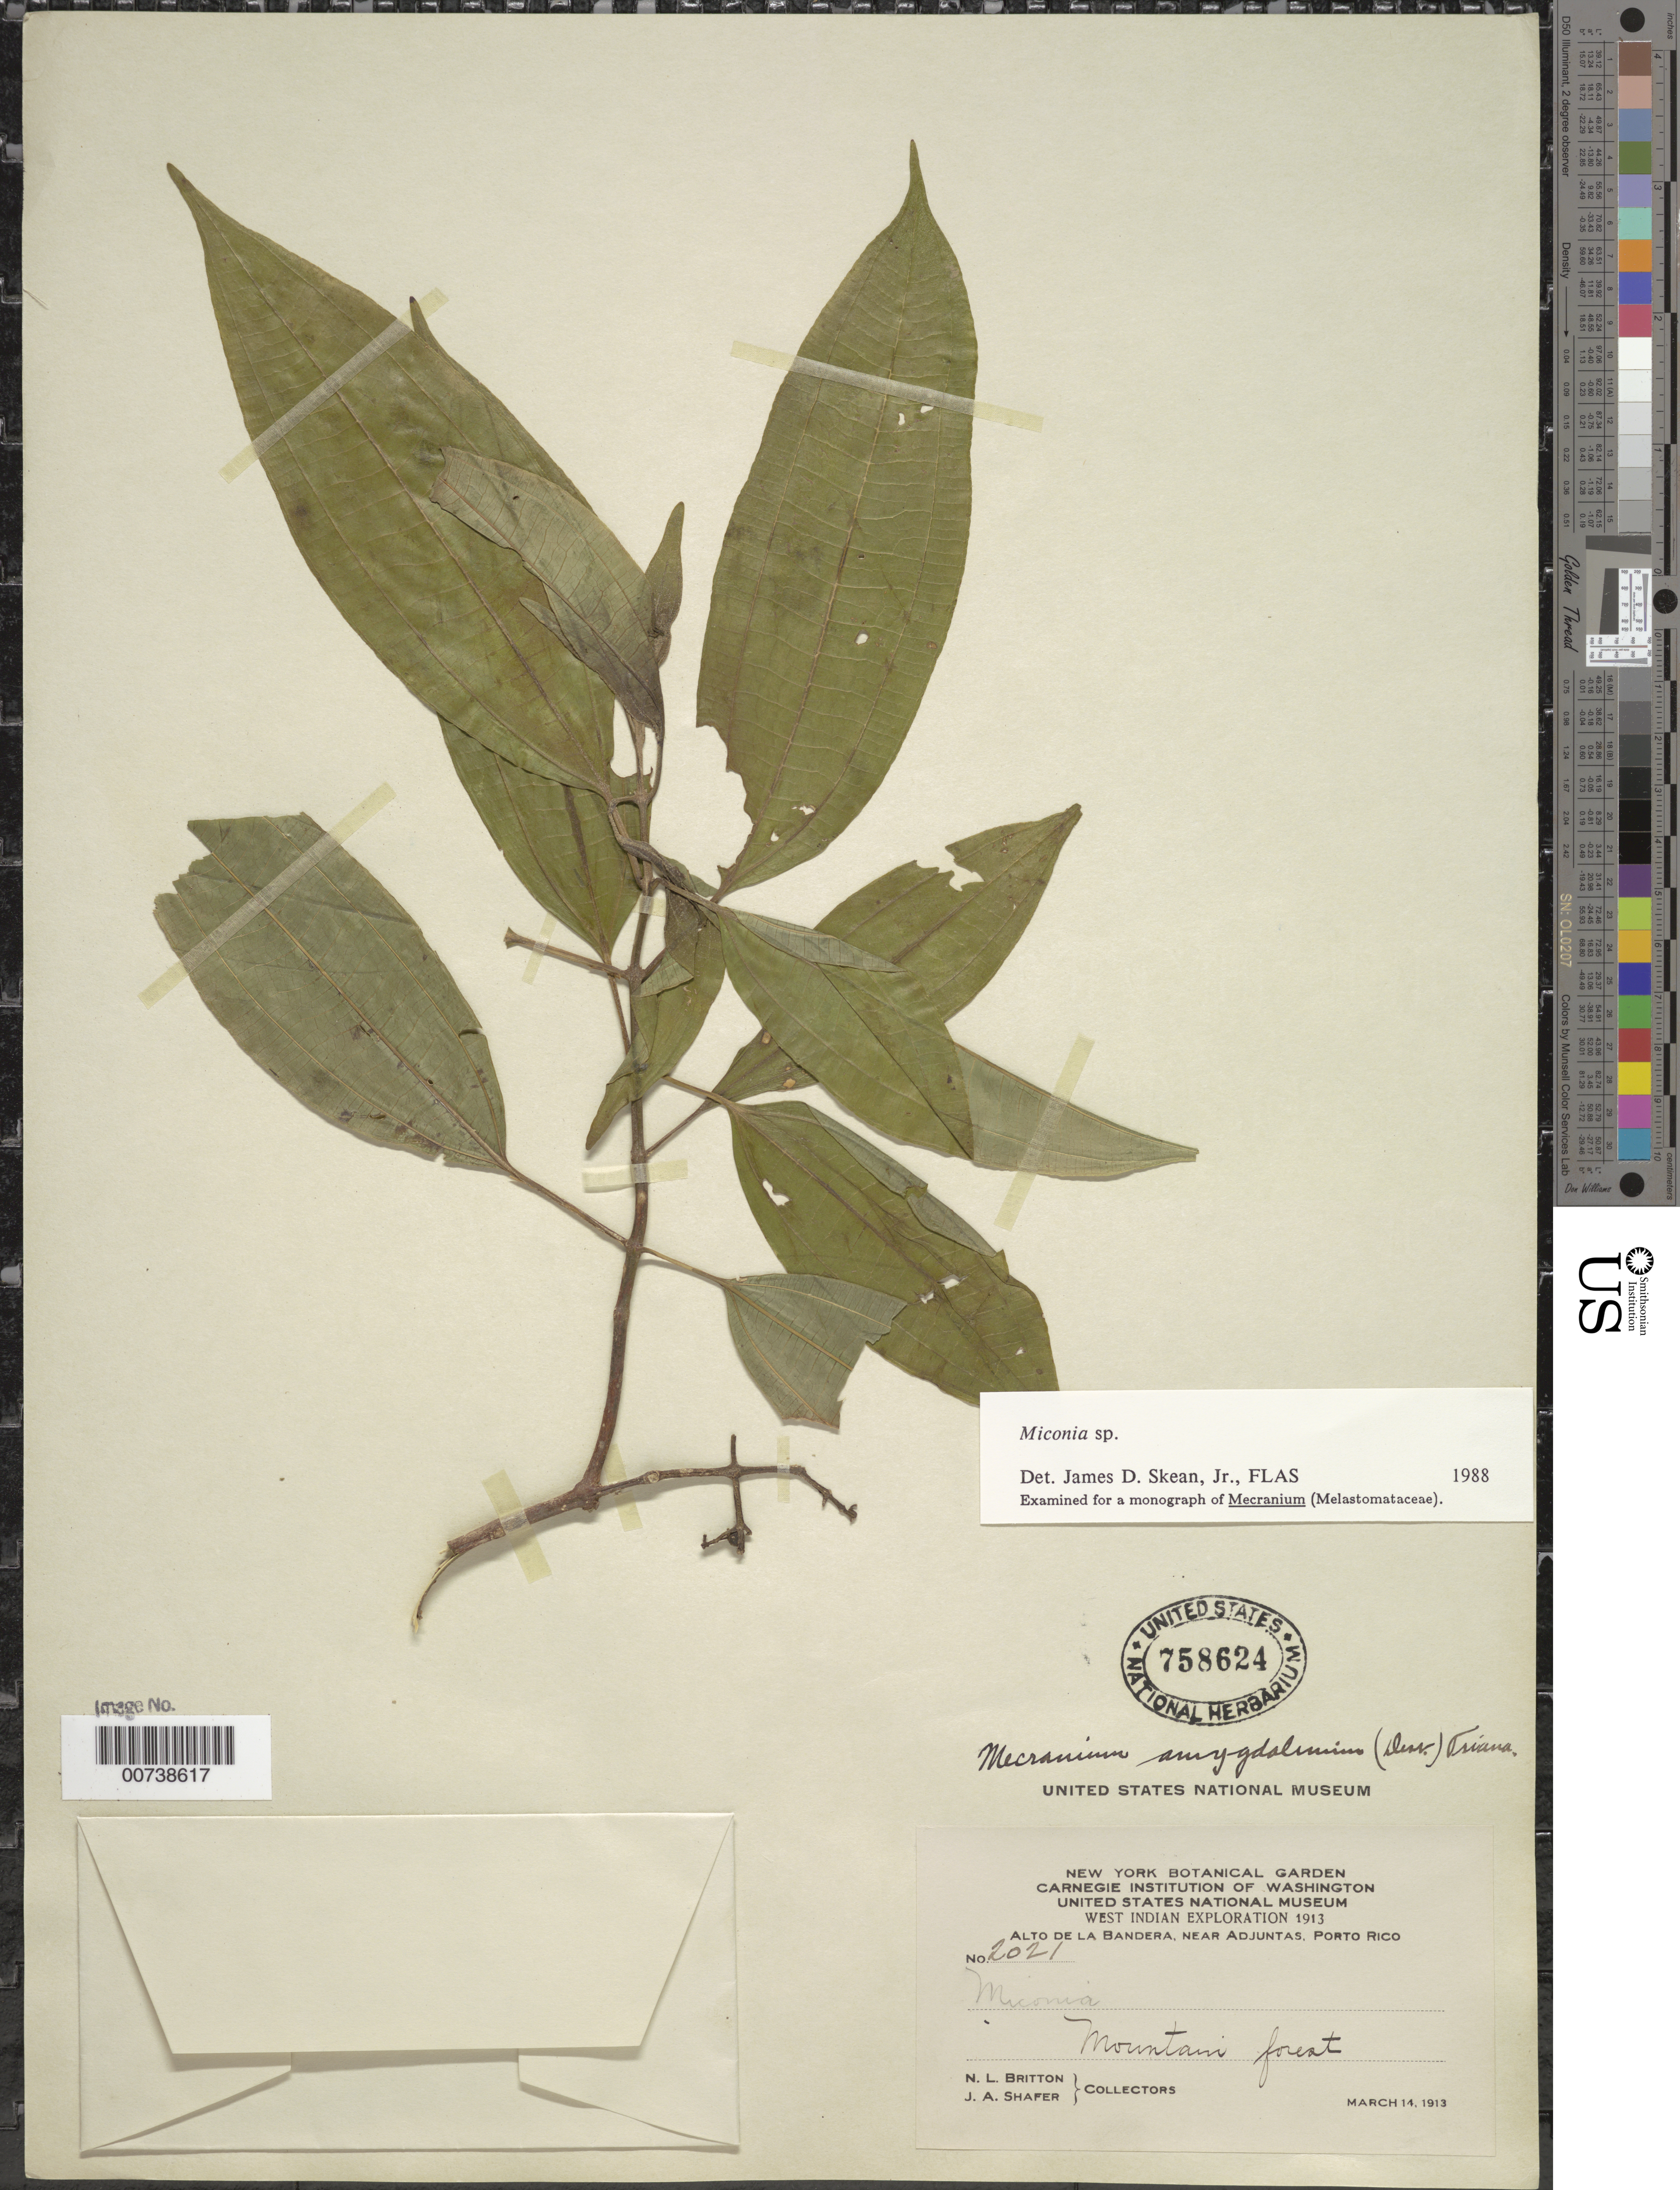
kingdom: Plantae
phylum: Tracheophyta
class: Magnoliopsida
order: Myrtales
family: Melastomataceae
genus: Miconia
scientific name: Miconia sp.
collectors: N. Britton & J. A. Shafer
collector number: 2021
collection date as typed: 14 Mar 1913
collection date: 1913-03-14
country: Puerto Rico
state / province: Adjuntas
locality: Alto de La Bandera, near Adjuntas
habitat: Mountain forest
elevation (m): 700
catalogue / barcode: US 758624